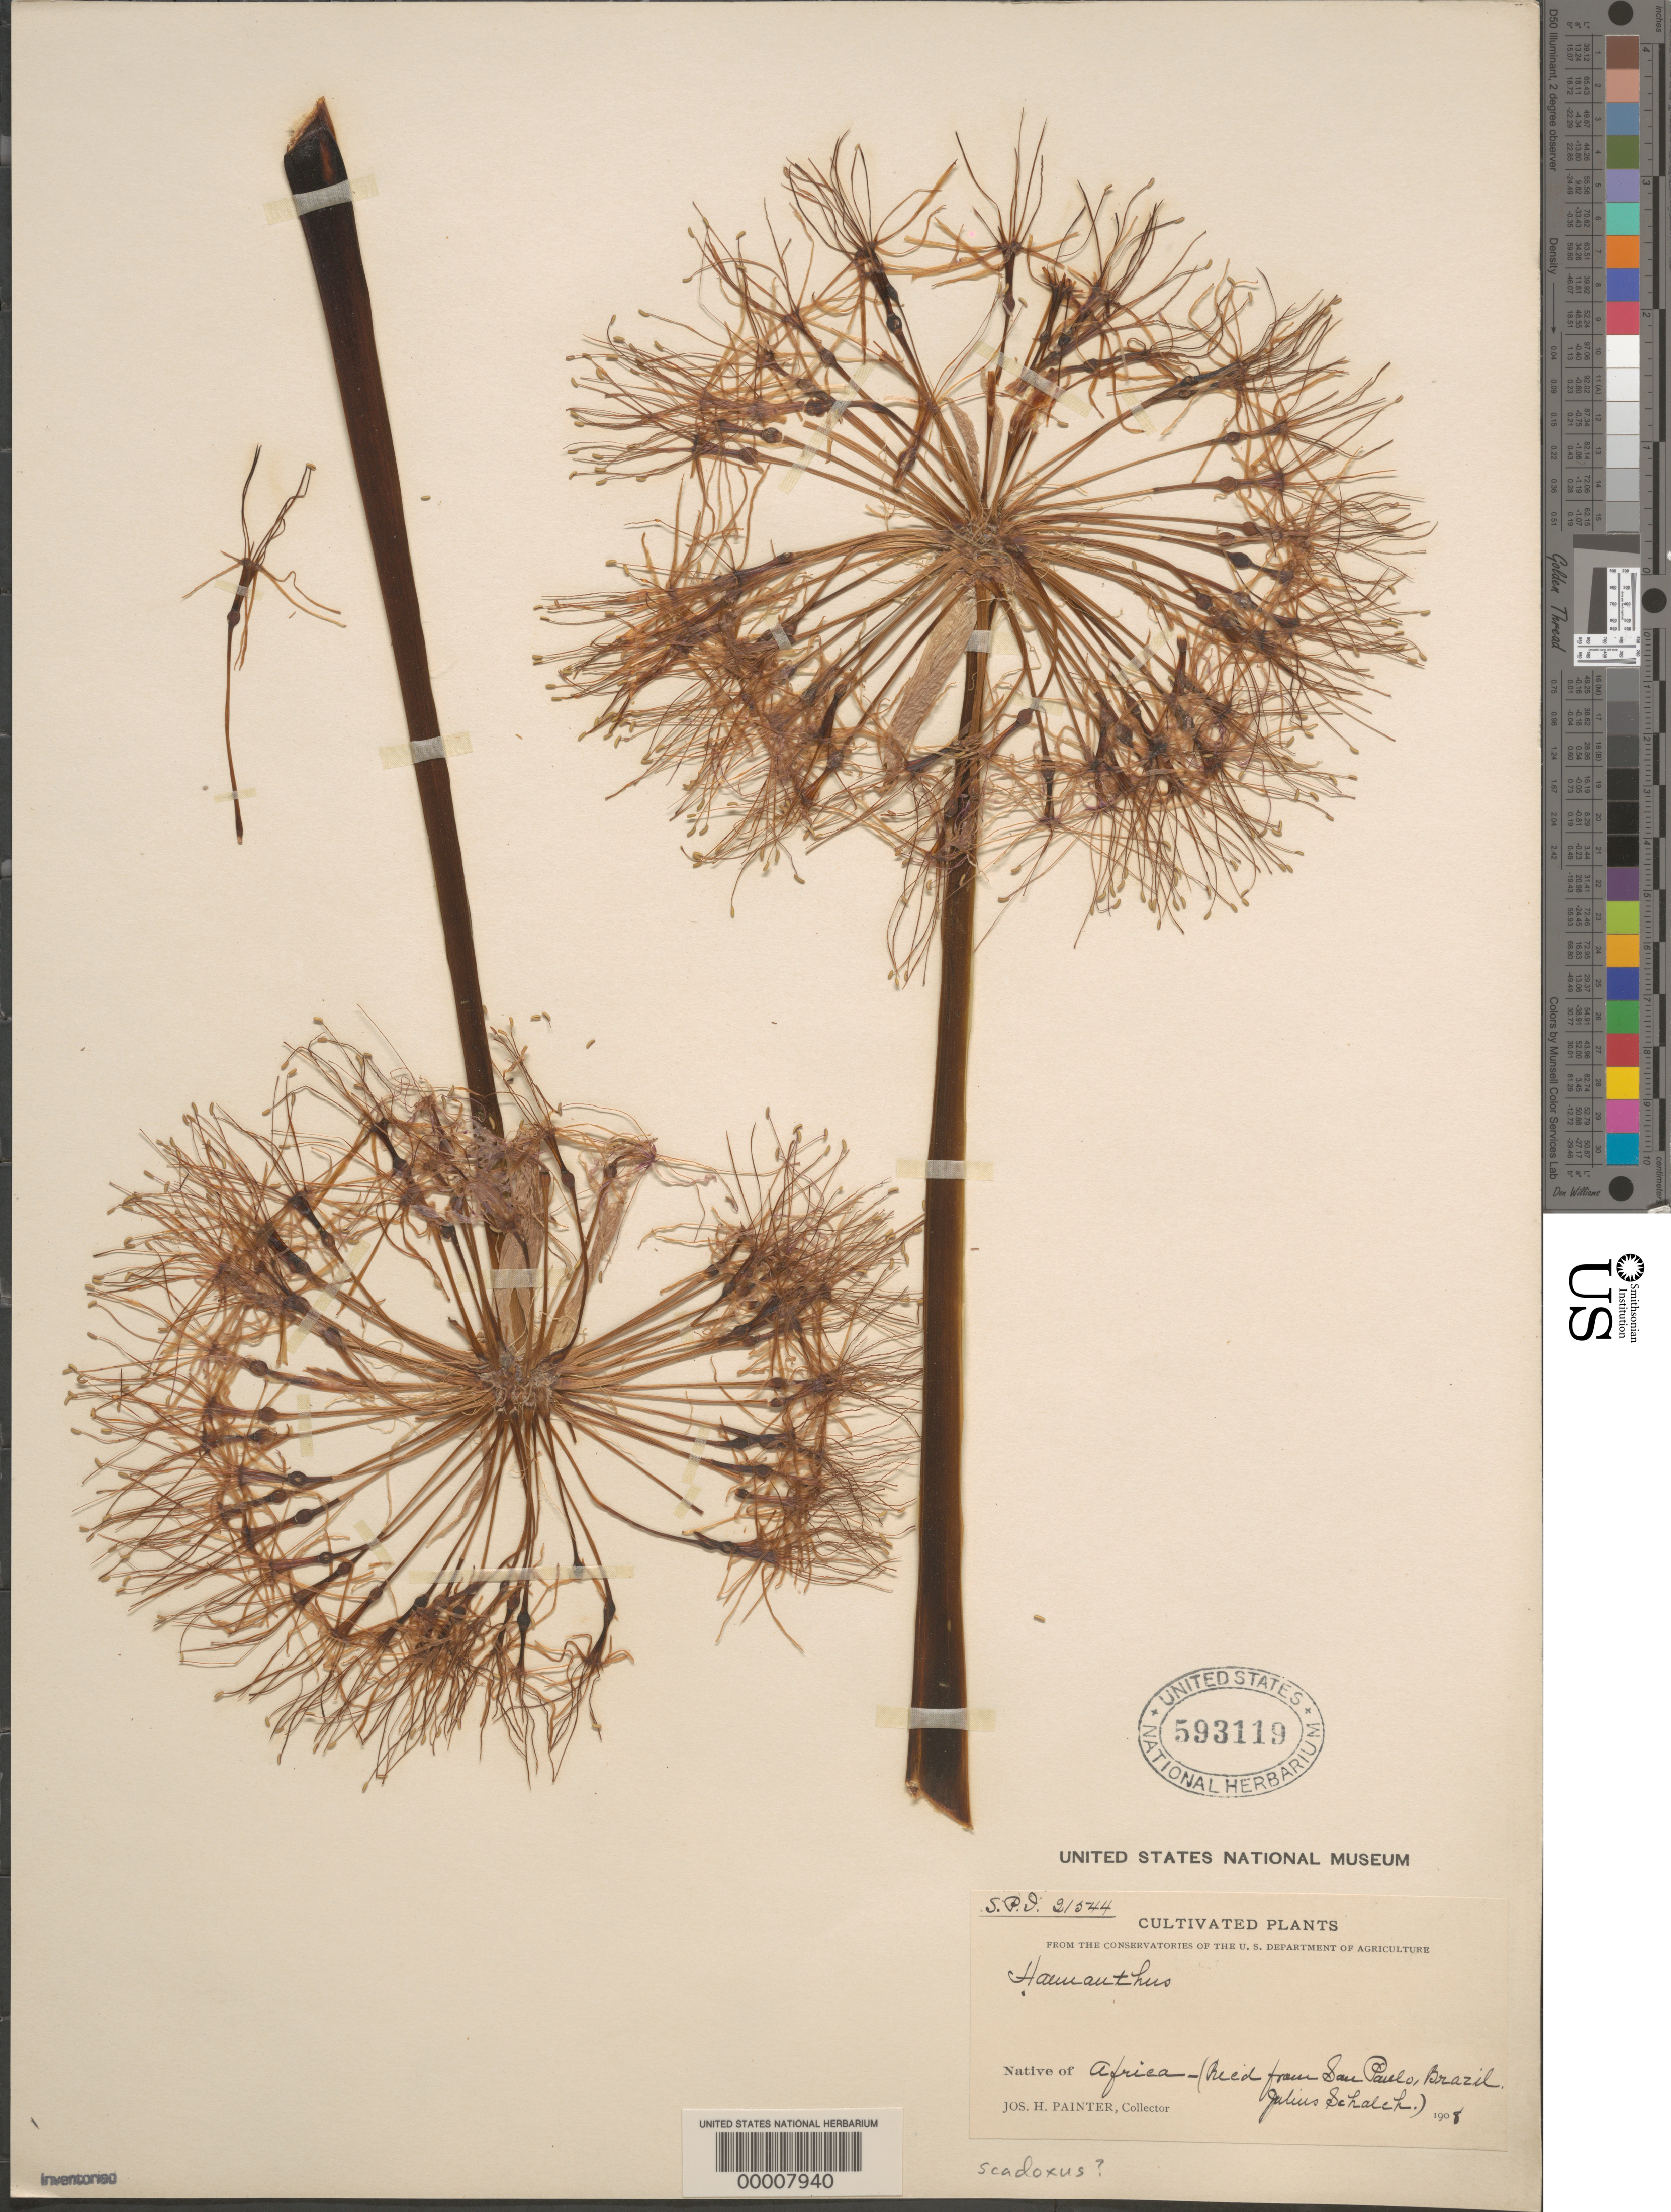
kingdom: Plantae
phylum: Tracheophyta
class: Liliopsida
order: Asparagales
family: Amaryllidaceae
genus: Haemanthus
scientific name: Haemanthus sp.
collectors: J. H. Painter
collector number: S.p.i. 21544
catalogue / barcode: US 593119